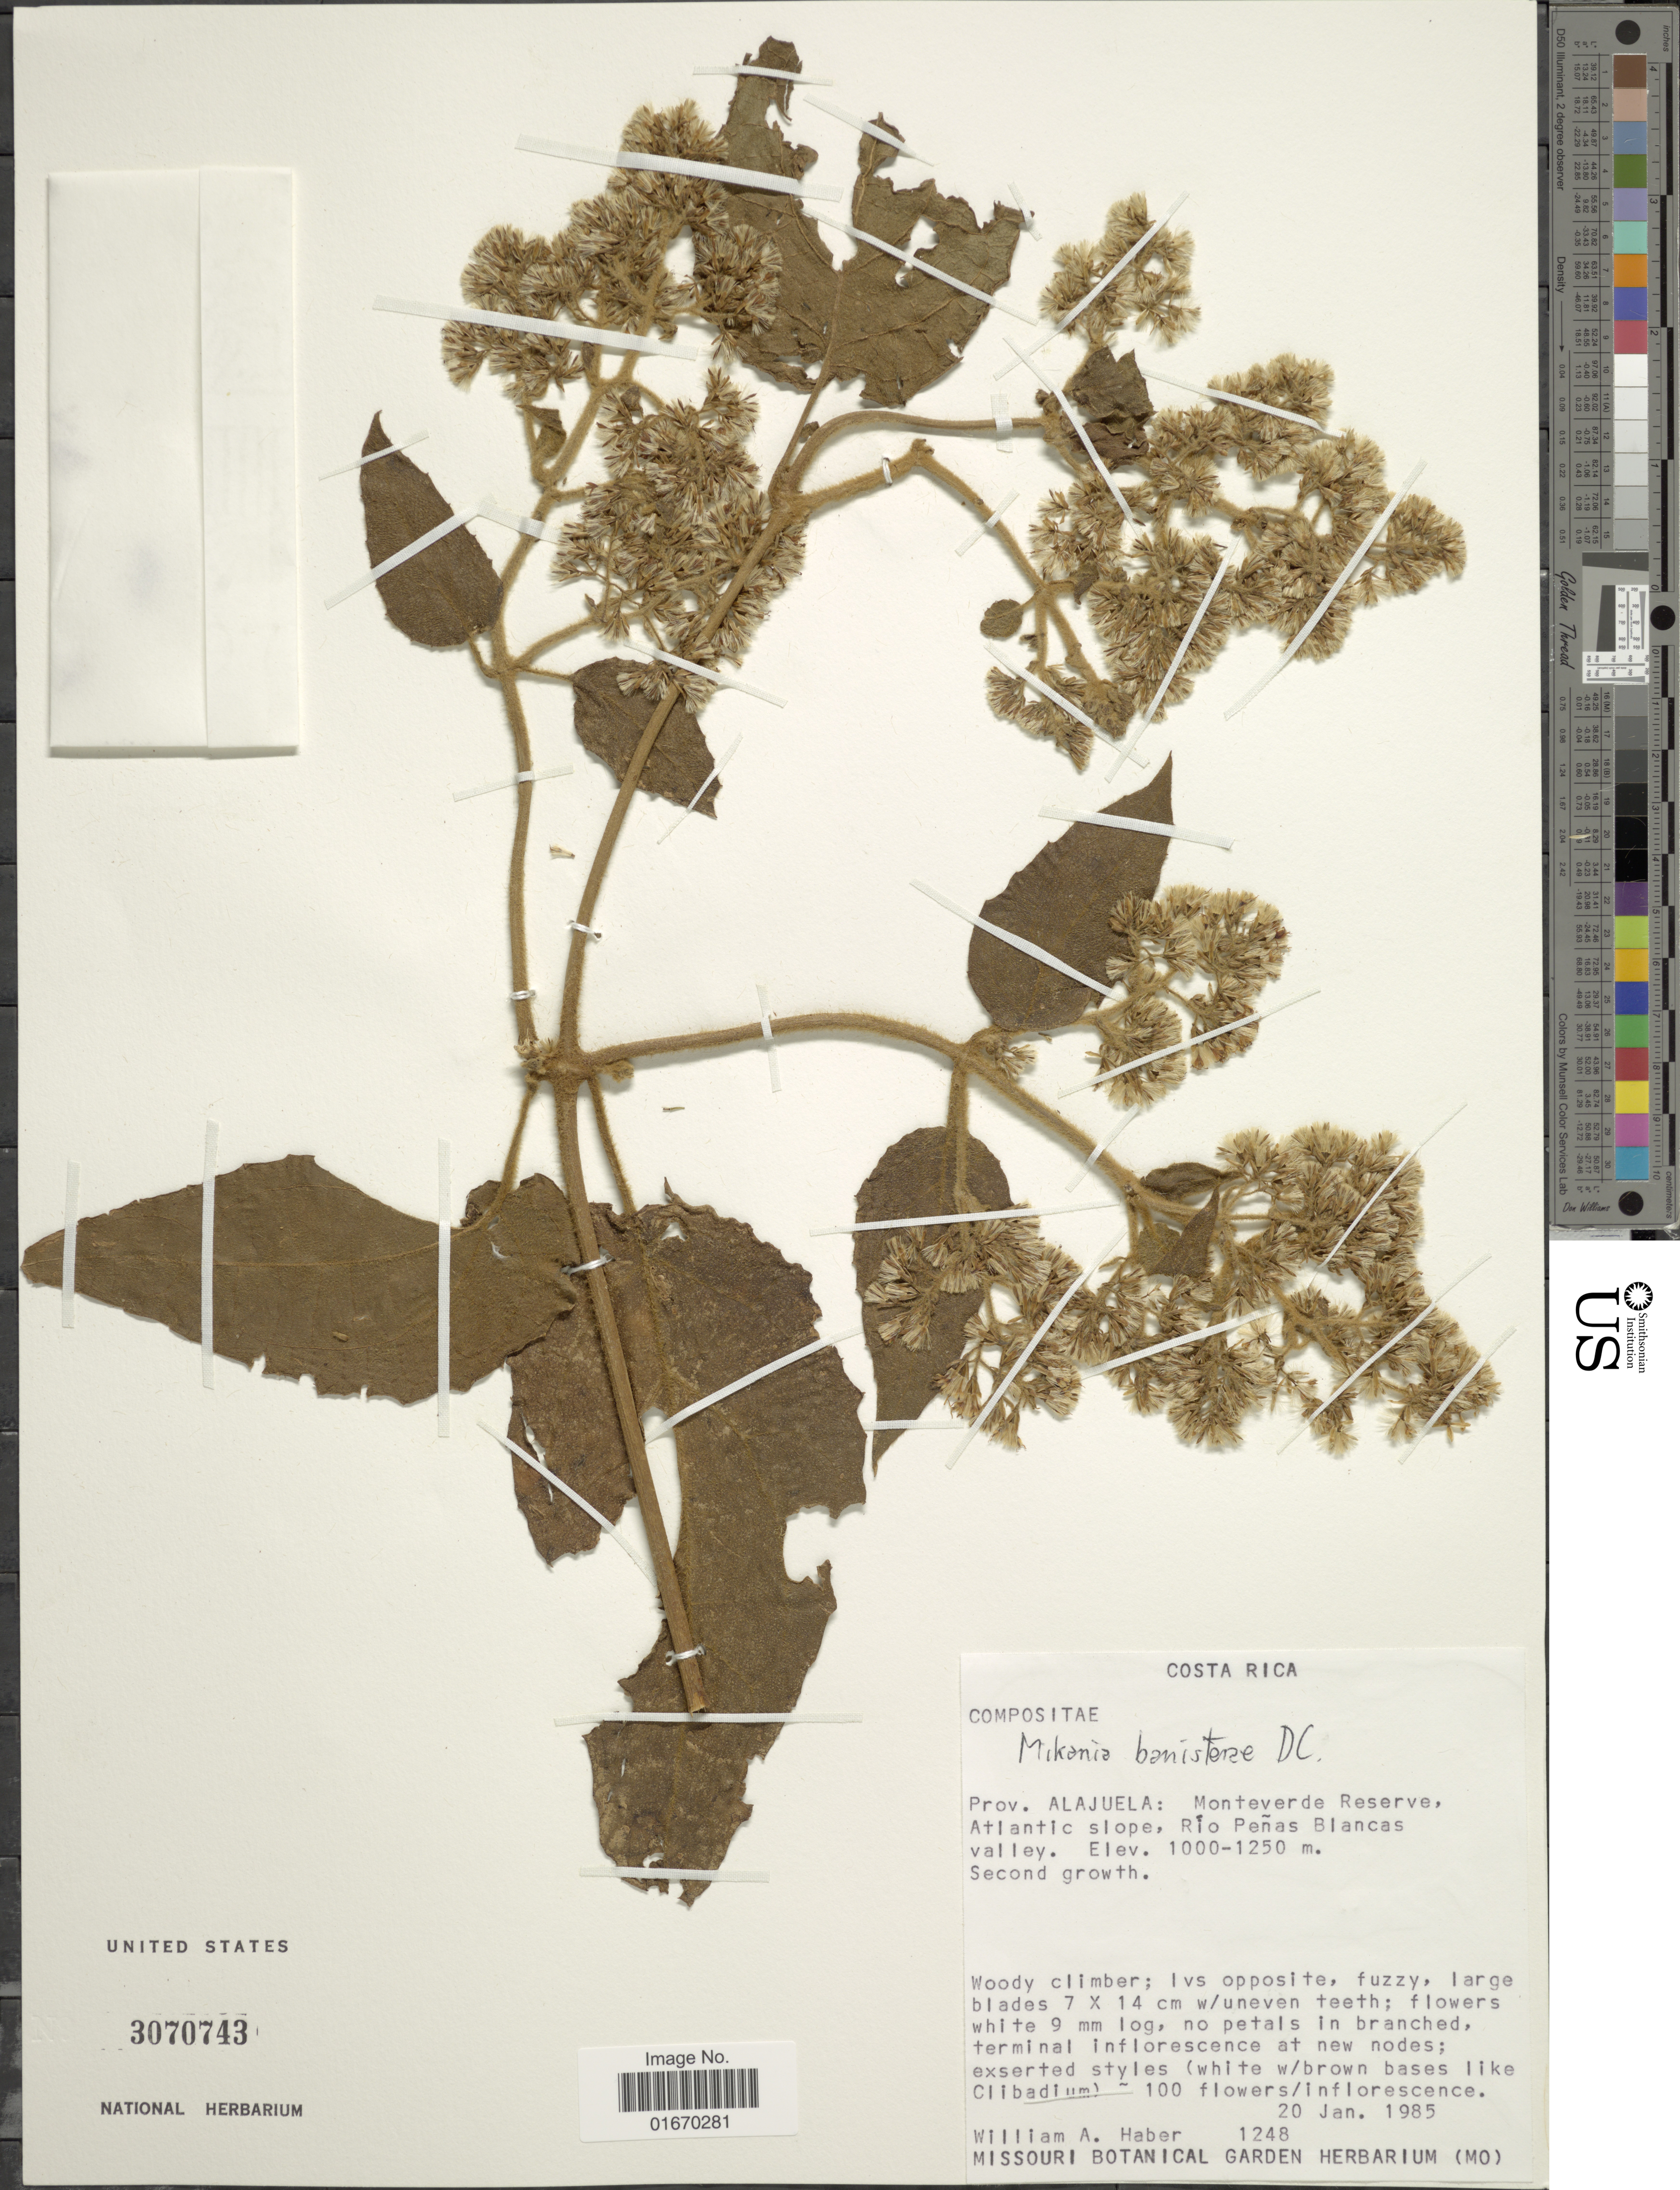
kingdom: Plantae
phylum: Tracheophyta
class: Magnoliopsida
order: Asterales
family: Asteraceae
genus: Mikania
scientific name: Mikania banisteriae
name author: DC.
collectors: W. A. Haber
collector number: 1248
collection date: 1985-01-20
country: Costa Rica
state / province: Alajuela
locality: Monteverde Reserve, Atlantic slope, Rio Penas Blancas valley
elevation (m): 1000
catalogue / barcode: US 3070743